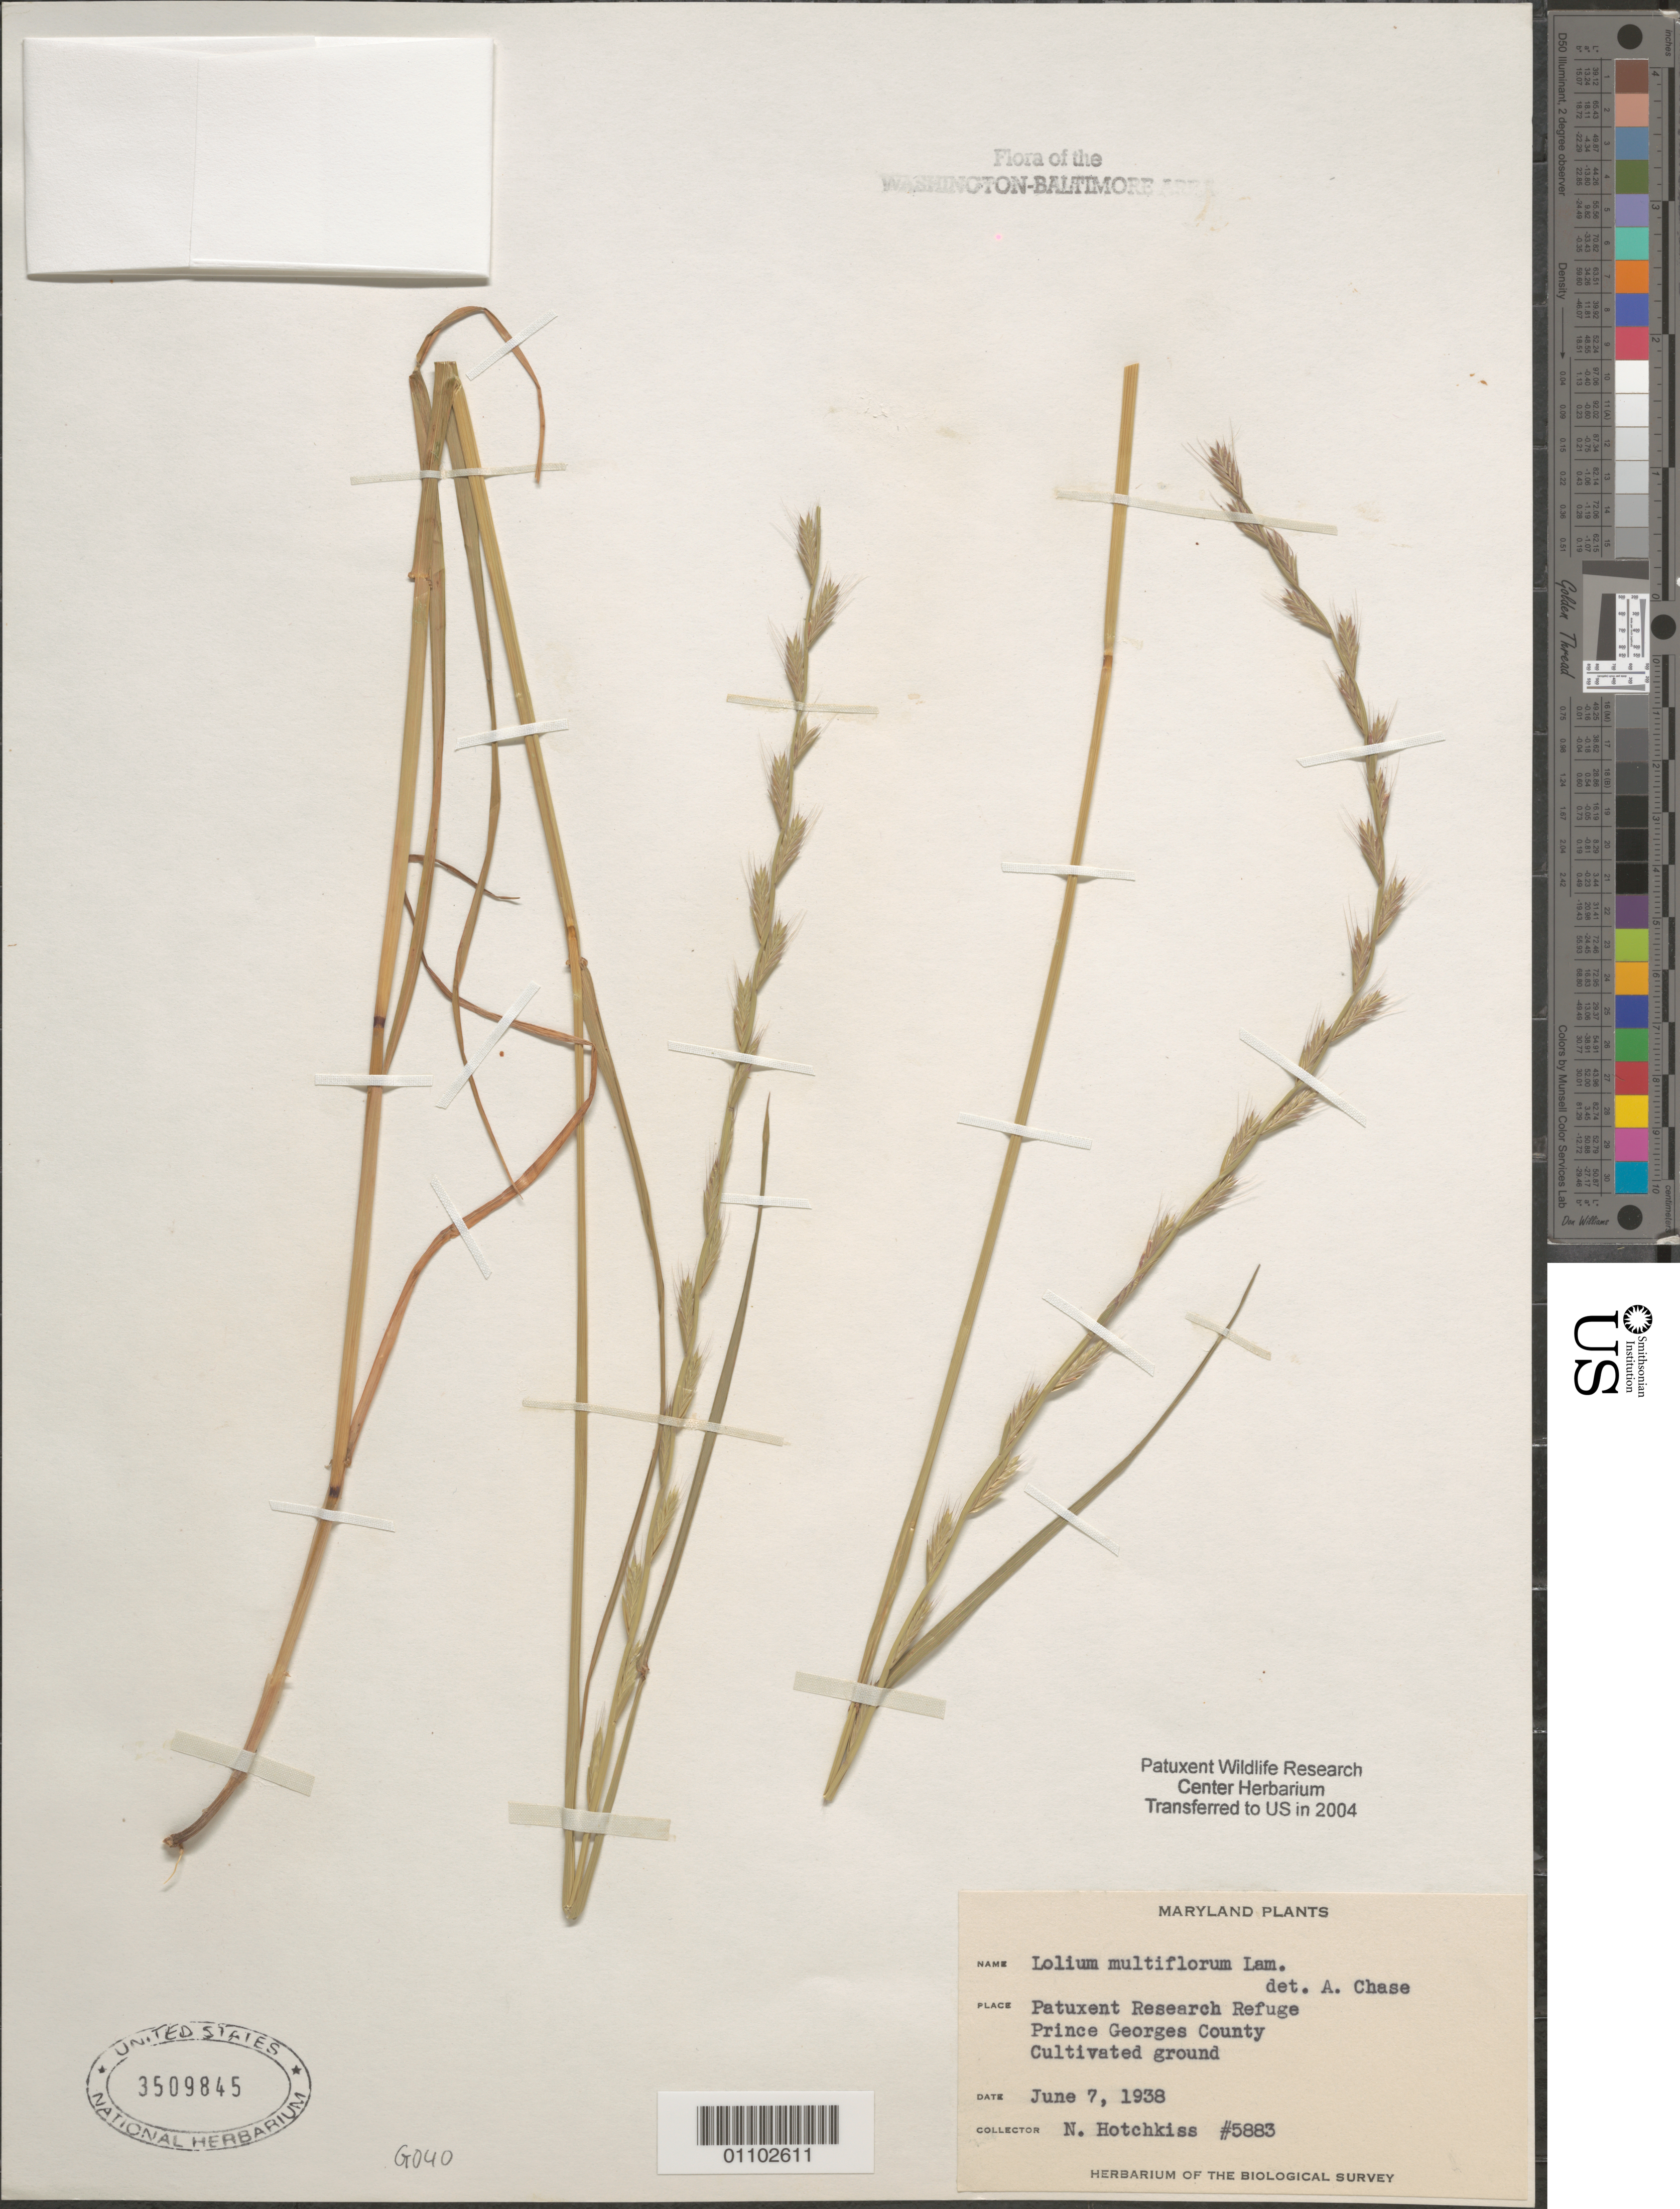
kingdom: Plantae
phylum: Tracheophyta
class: Liliopsida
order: Poales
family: Poaceae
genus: Lolium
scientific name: Lolium perenne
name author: L.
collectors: N. Hotchkiss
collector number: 5883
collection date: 1938-06-07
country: United States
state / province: Maryland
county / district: Prince George's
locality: Patuxent Research Refuge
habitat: Cultivated ground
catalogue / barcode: US 3509845